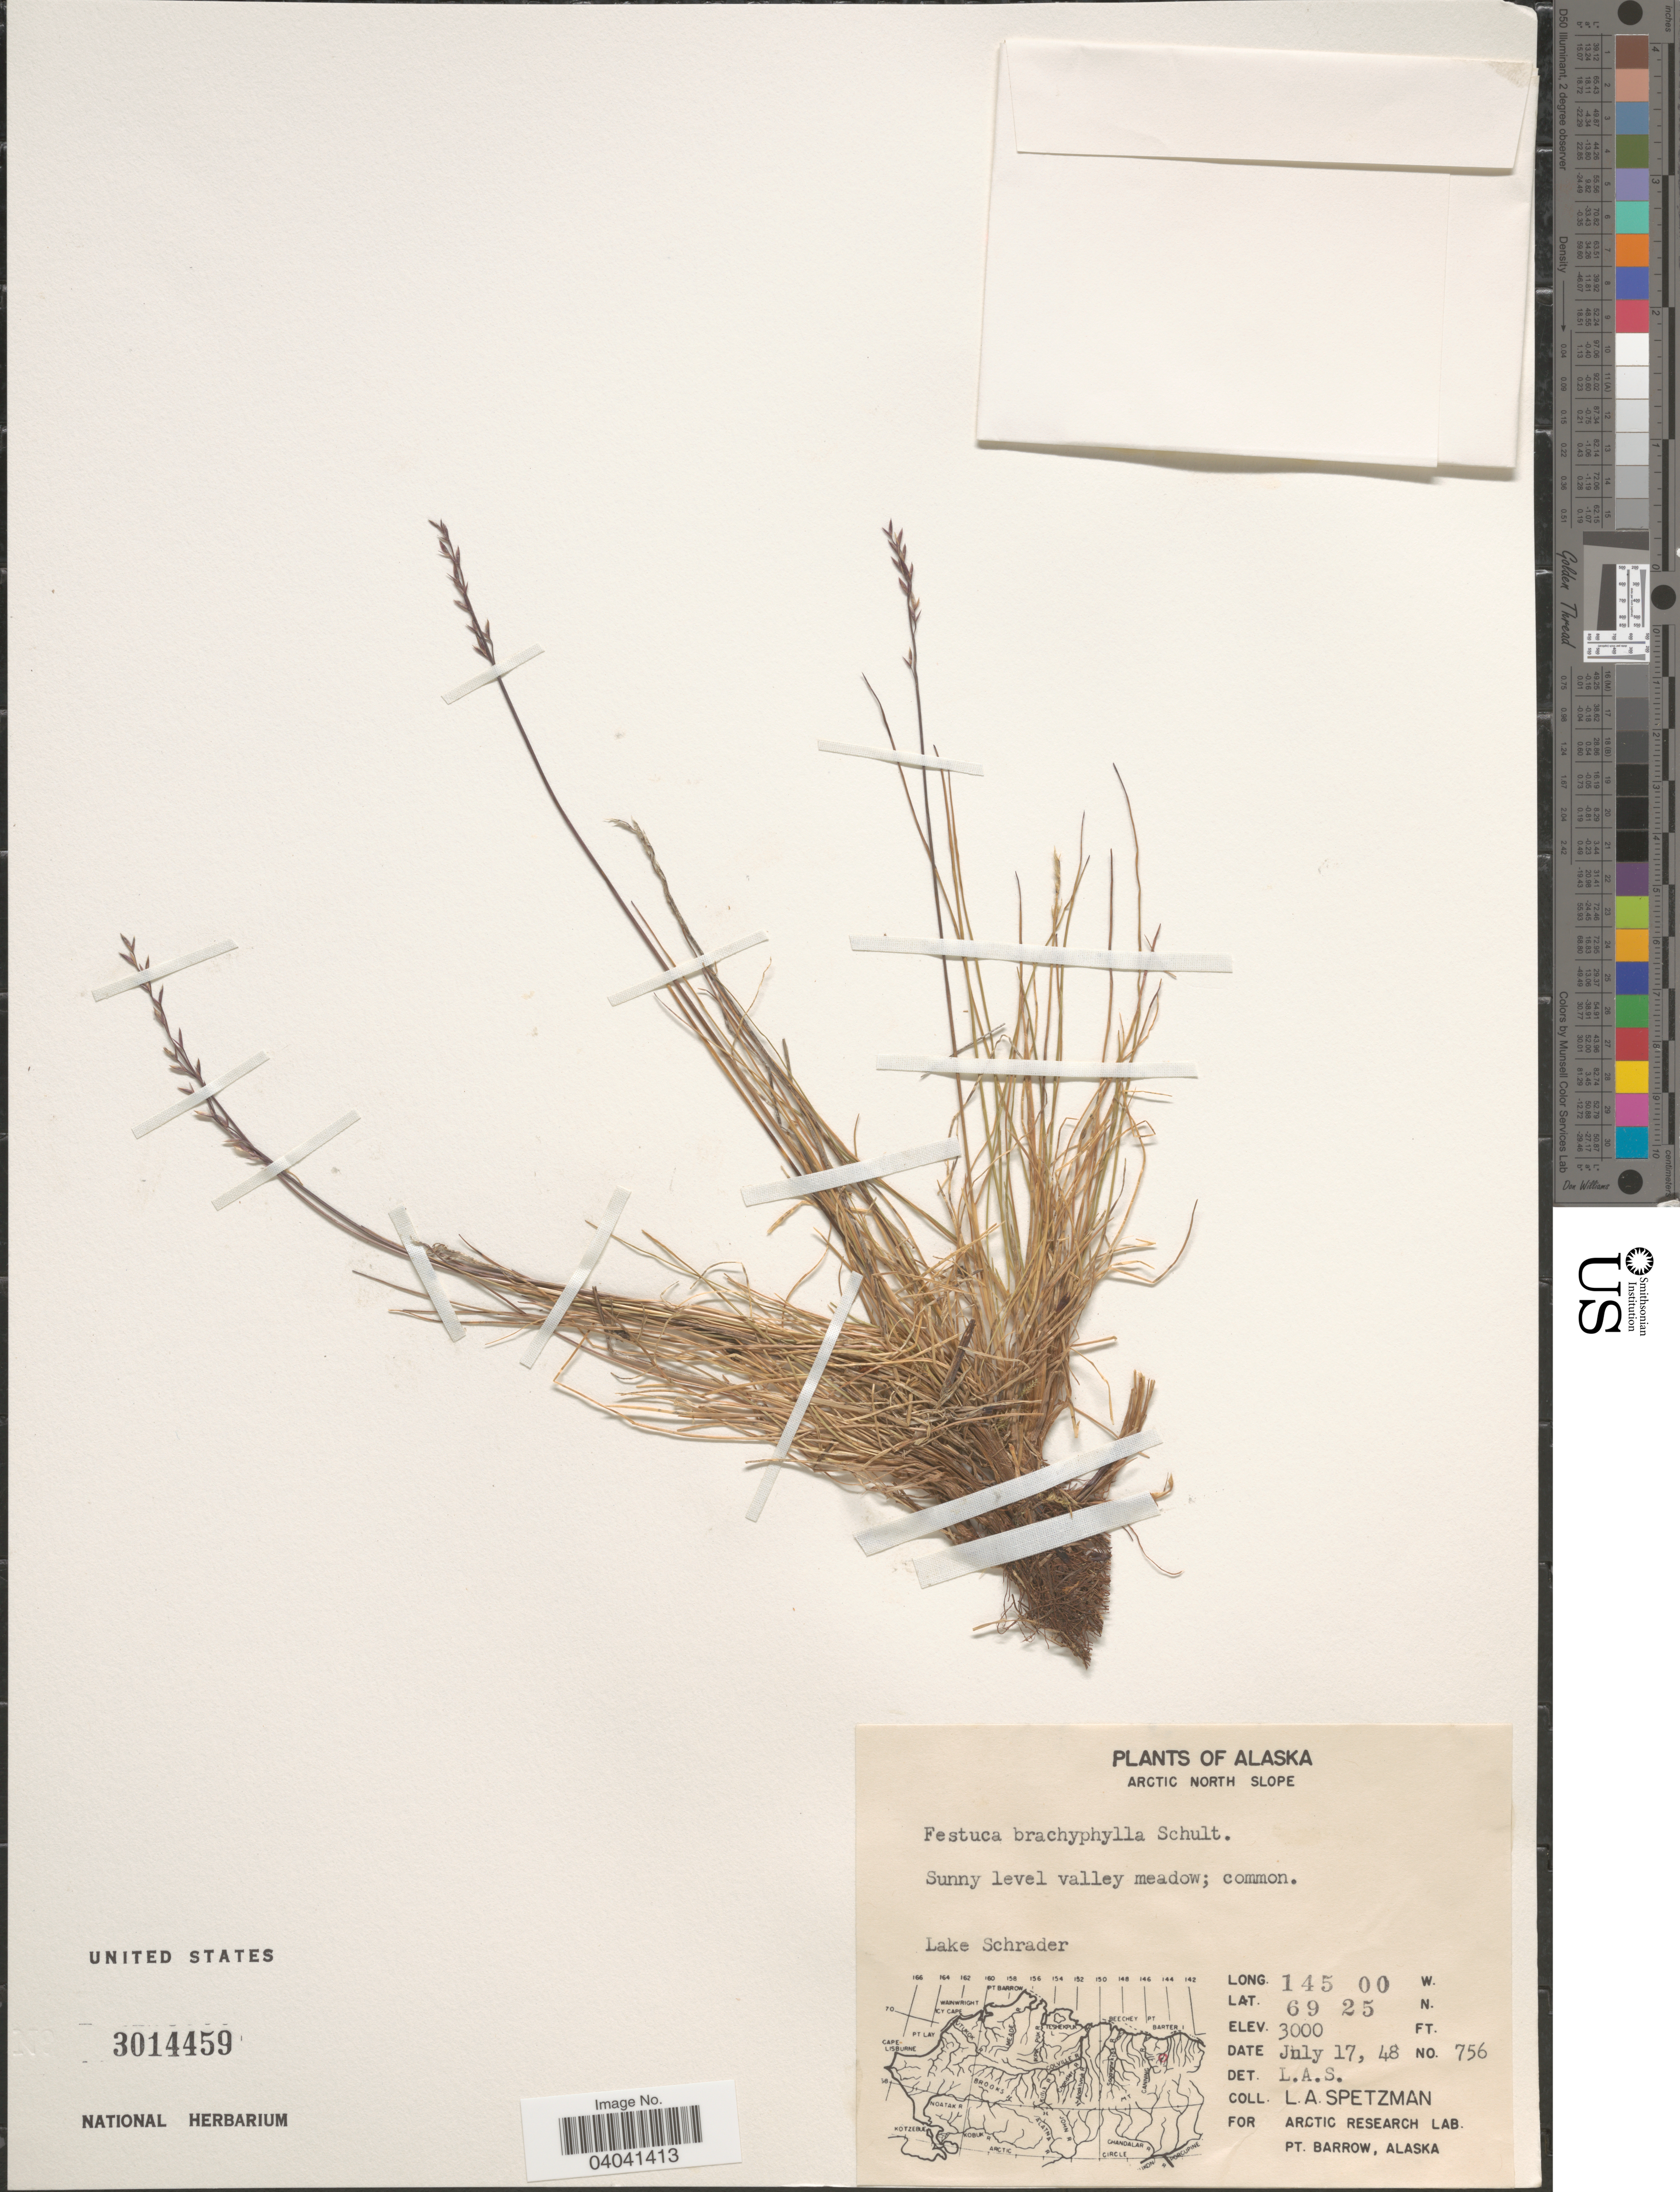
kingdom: Plantae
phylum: Tracheophyta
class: Liliopsida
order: Poales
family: Poaceae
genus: Festuca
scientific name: Festuca brachyphylla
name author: Schult. & Schult. f.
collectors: L. Spetzman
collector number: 756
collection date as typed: Transcribed d/m/y: 17/7/48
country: United States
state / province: Alaska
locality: Arctic North Slope. Lake Schrader.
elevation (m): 914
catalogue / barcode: US 3014459